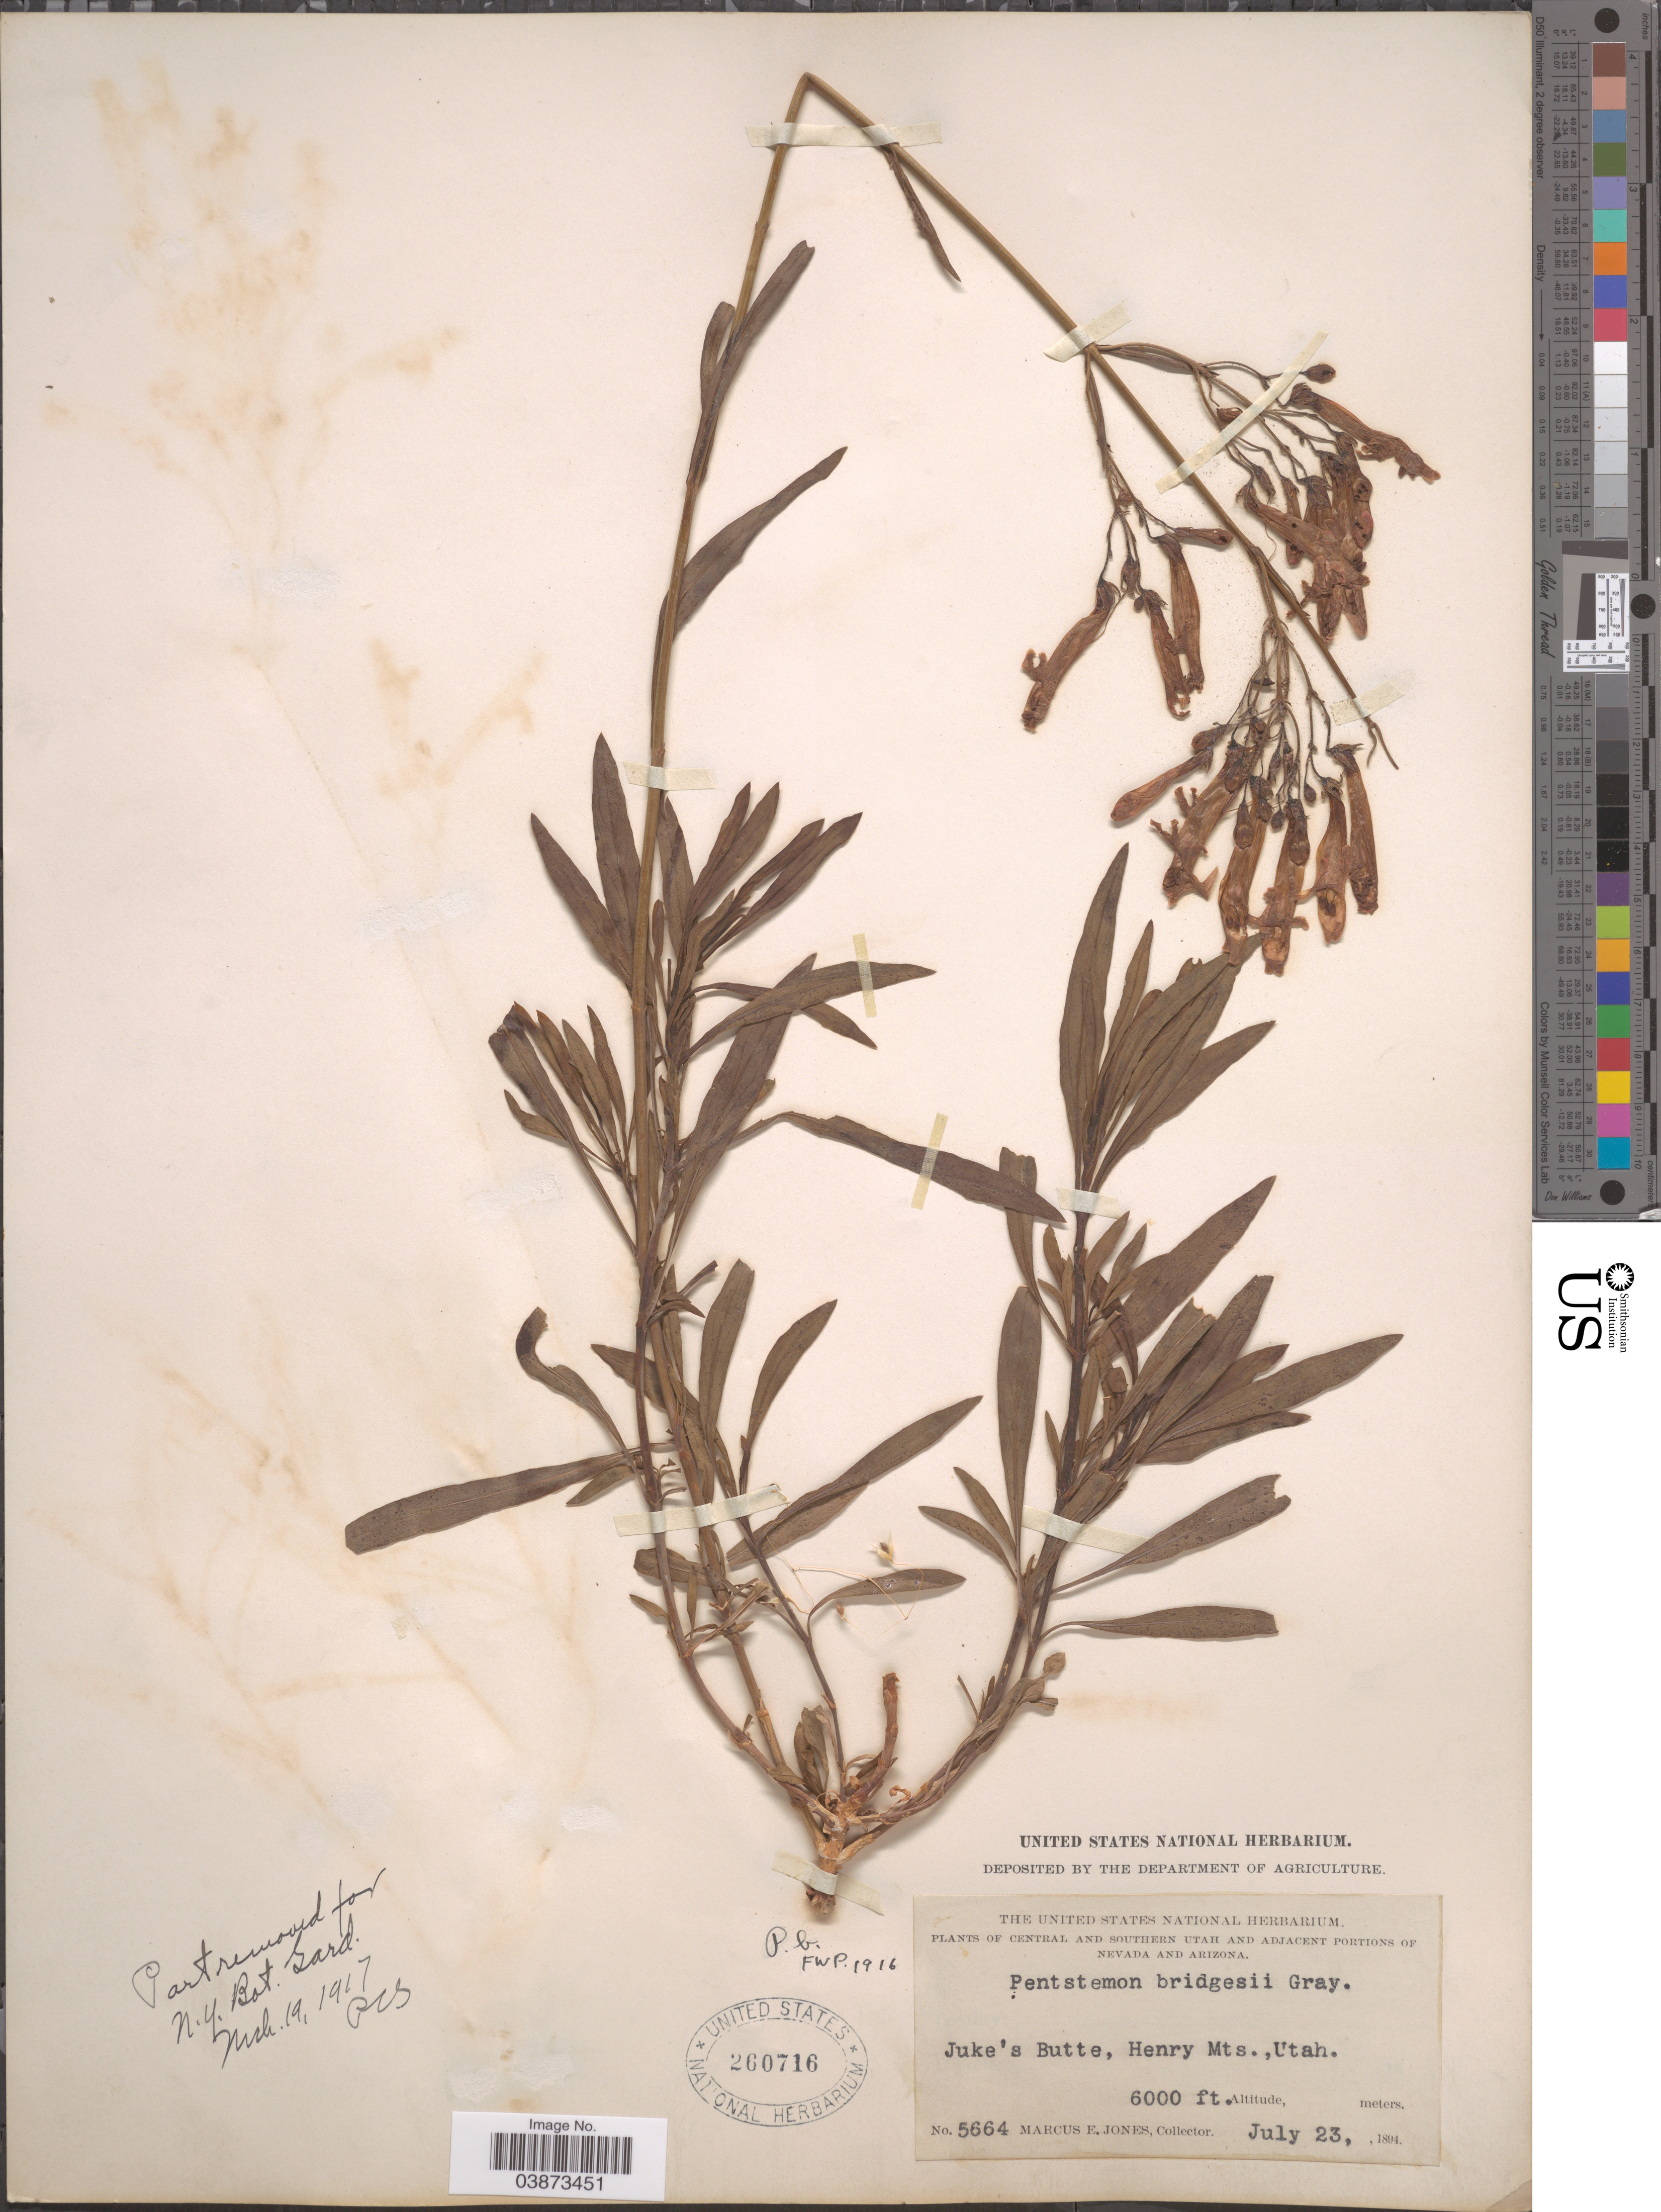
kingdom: Plantae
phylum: Tracheophyta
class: Magnoliopsida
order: Lamiales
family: Plantaginaceae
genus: Penstemon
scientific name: Penstemon bridgesii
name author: A. Gray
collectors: M. E. Jones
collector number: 5664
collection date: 1894-07-23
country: United States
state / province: Utah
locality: Central and Southern Utah. Juke's Butte, Henry Mts.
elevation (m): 1829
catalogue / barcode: US 260716